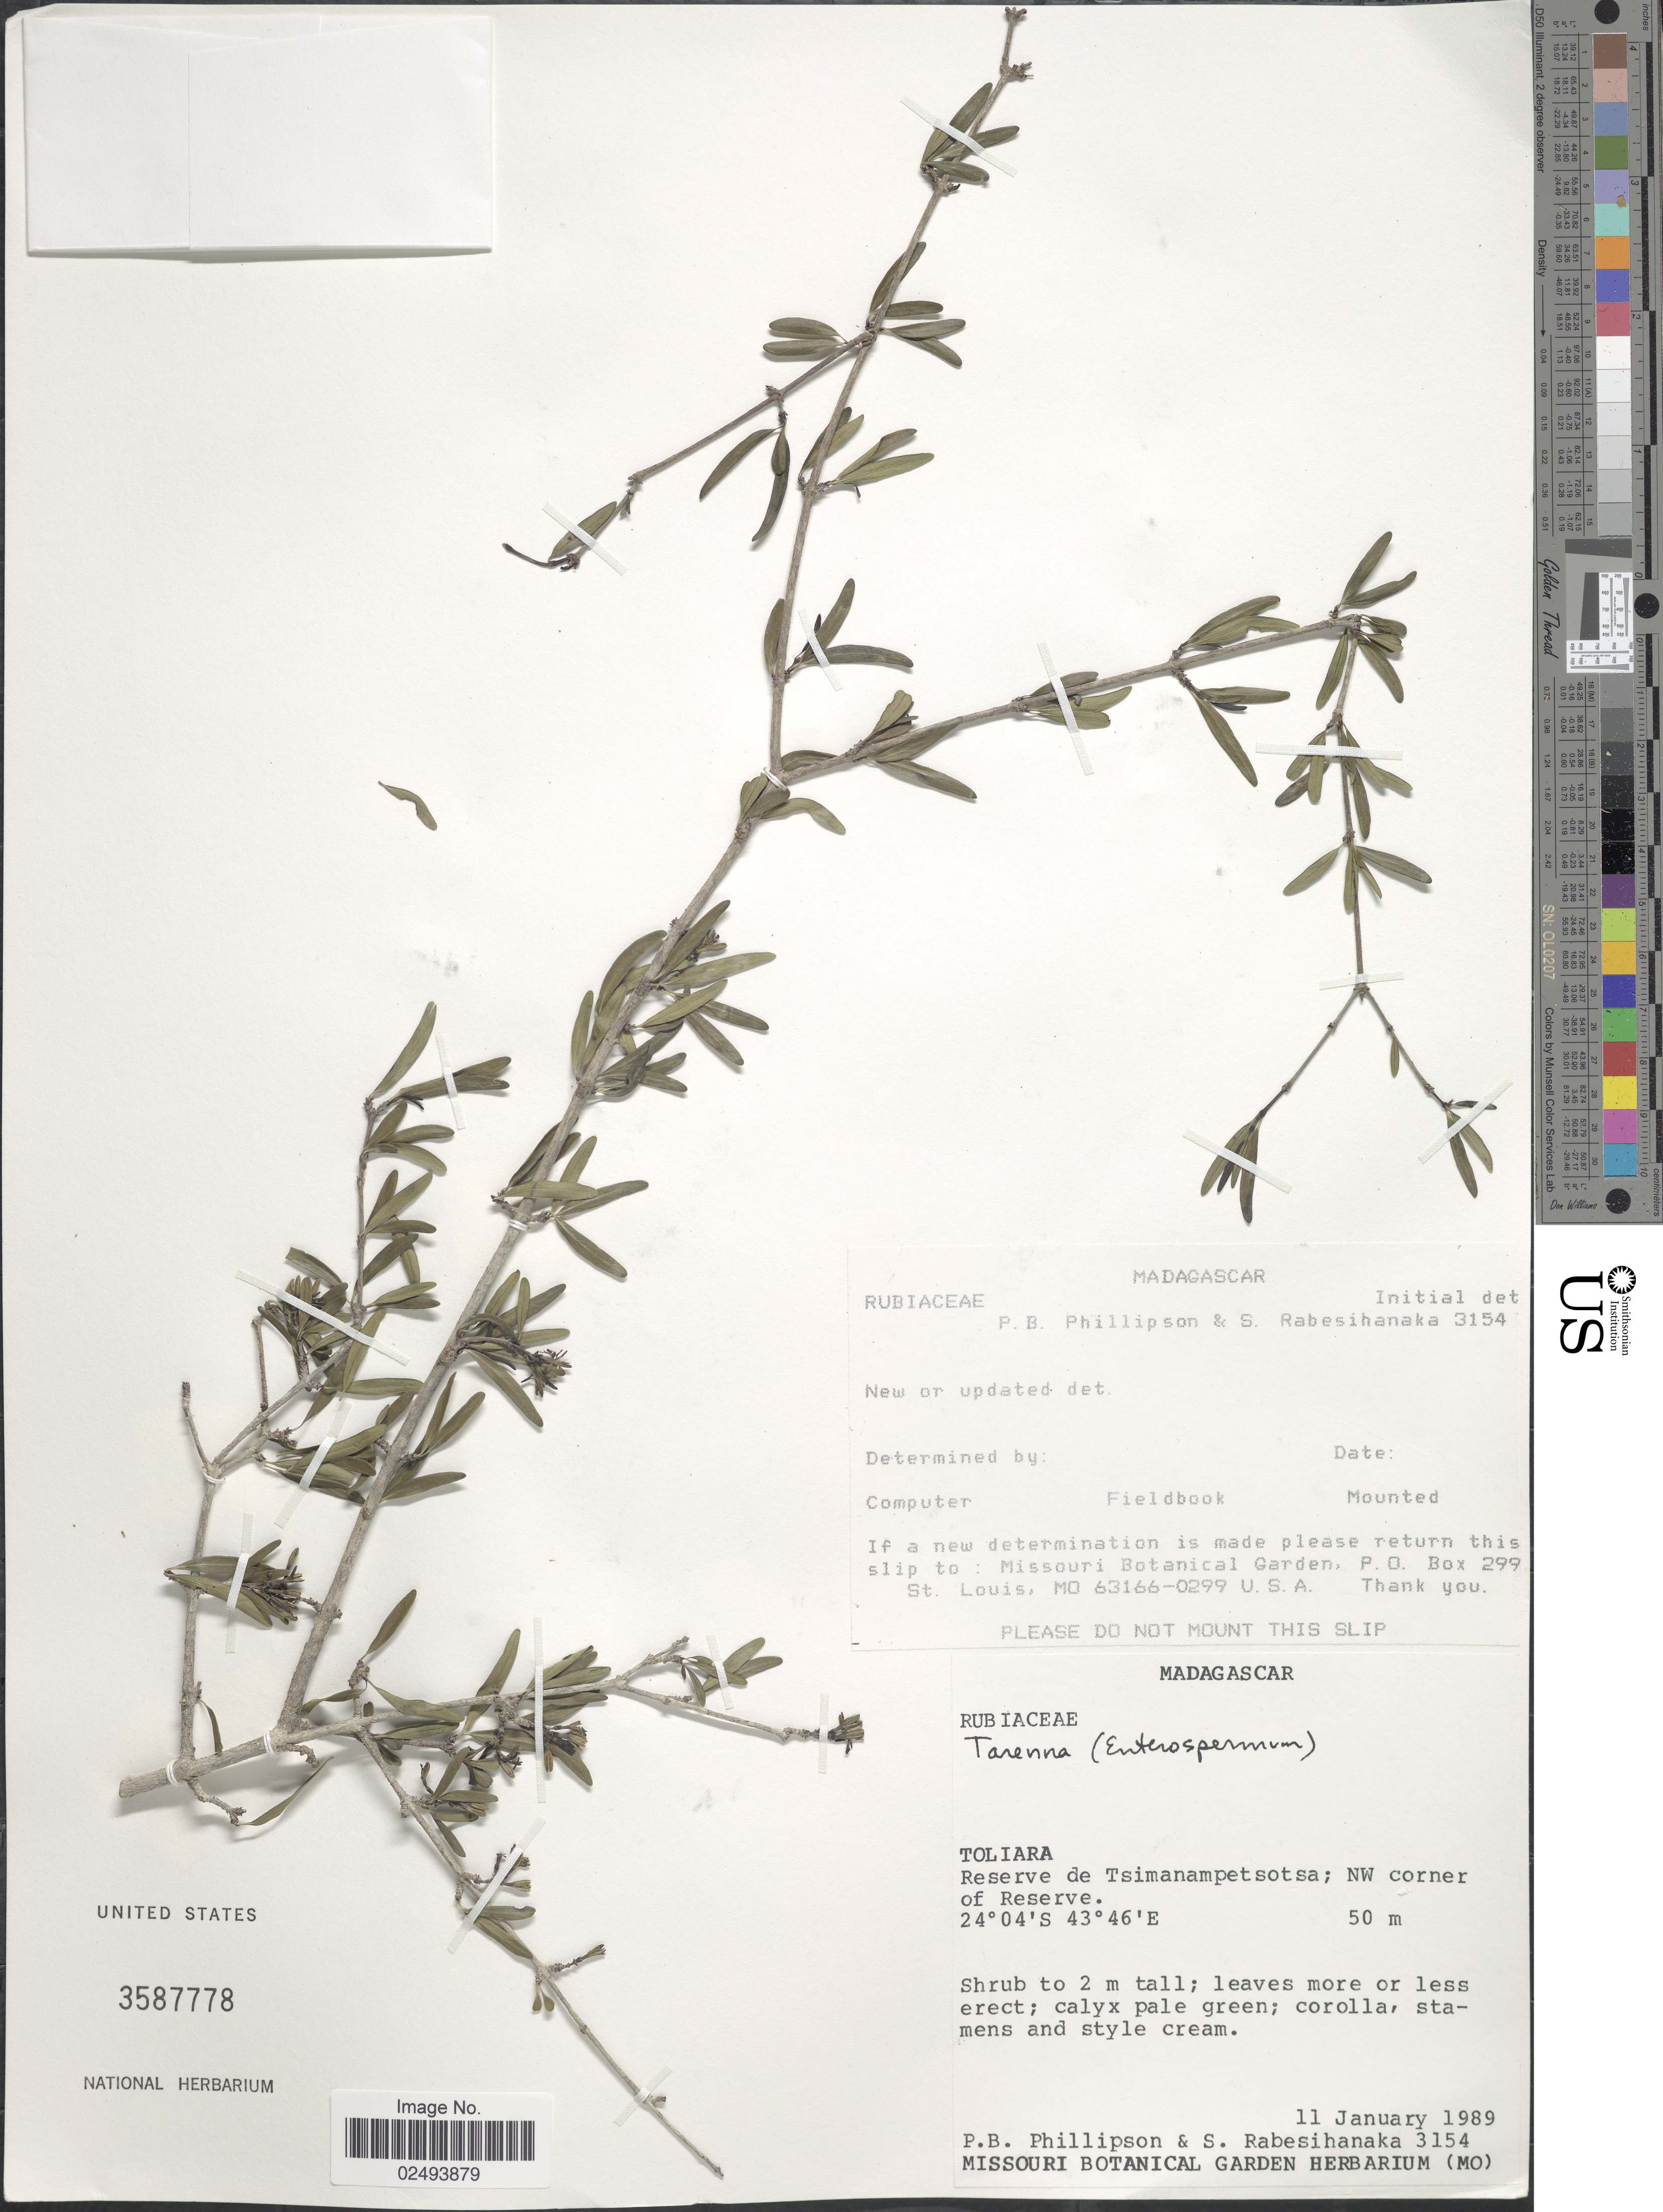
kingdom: Plantae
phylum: Tracheophyta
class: Magnoliopsida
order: Gentianales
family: Rubiaceae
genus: Tarenna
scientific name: Tarenna sp.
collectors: P. B. Phillipson & S. Rabesihanaka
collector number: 3154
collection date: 1989-01-11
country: Madagascar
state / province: Atsimo-Andrefana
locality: Reserve de Tsimanampetsotsa; NW corner of Reserve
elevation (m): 50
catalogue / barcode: US 3587778